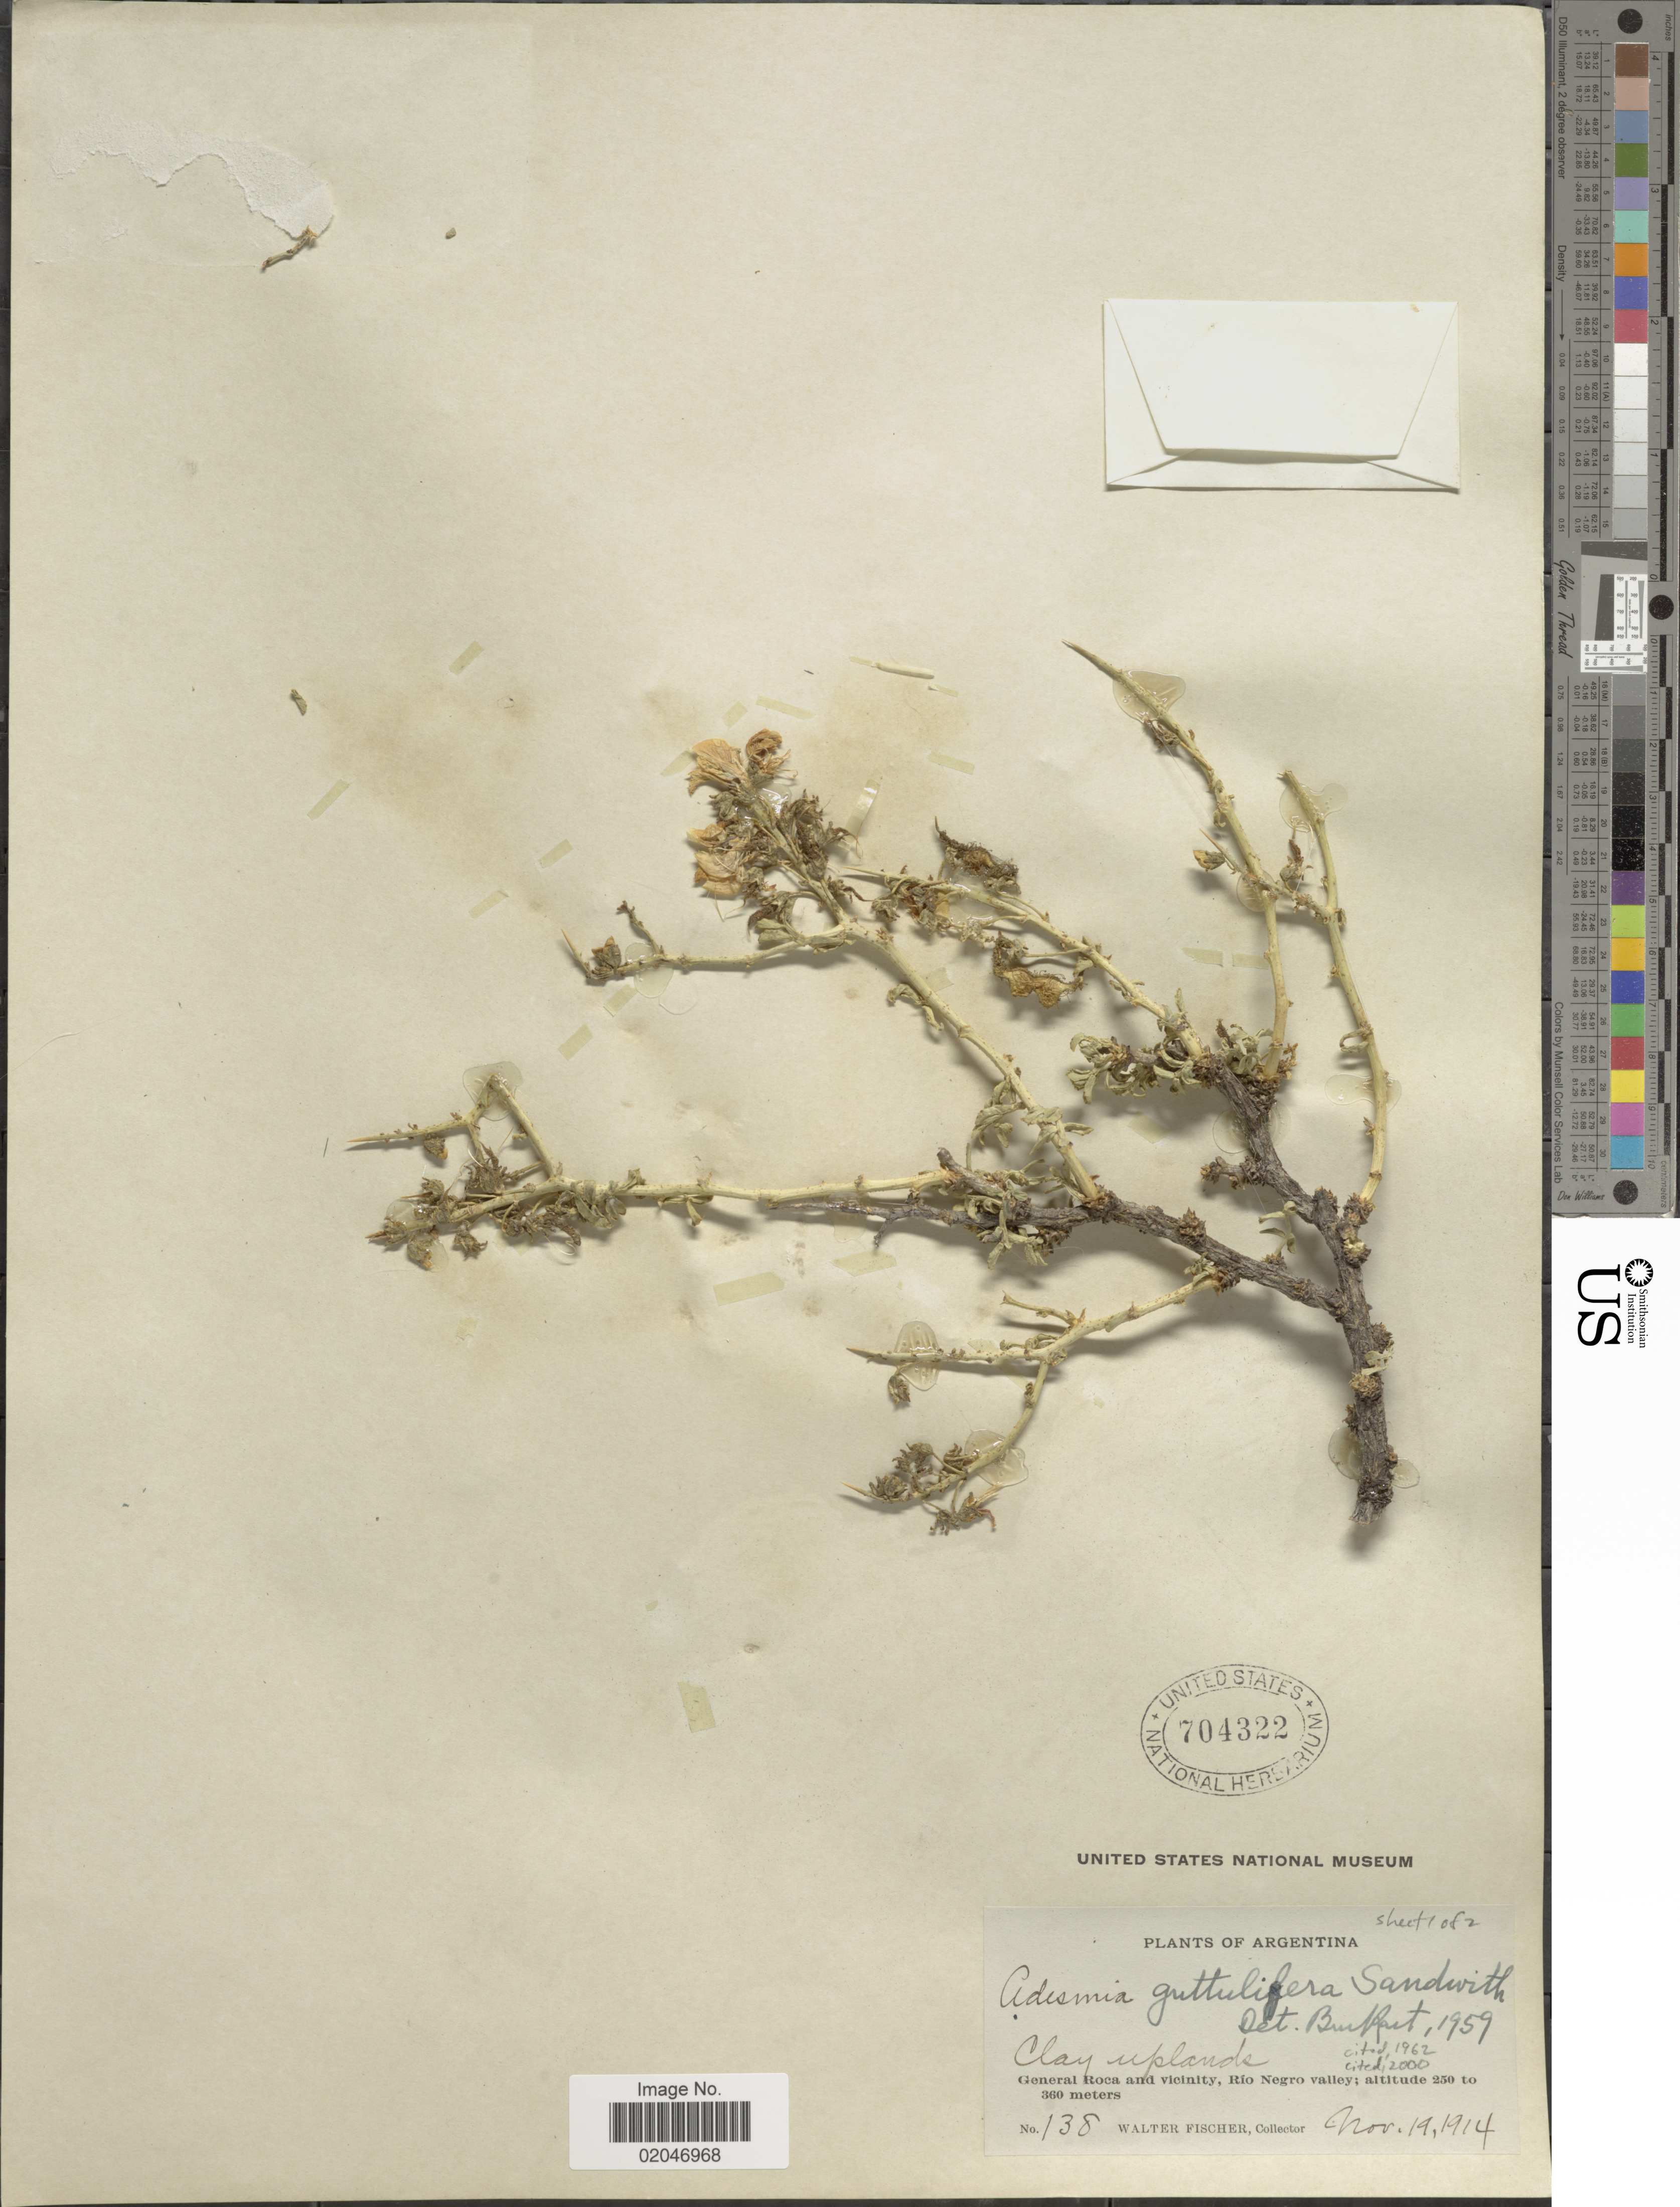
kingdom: Plantae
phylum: Tracheophyta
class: Magnoliopsida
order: Fabales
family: Fabaceae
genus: Adesmia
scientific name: Adesmia guttulifera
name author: Sandwith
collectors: W. Fischer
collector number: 138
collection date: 1914-11-19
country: Argentina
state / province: Rio Negro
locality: Clay uplands, General Roca and vicinity, Rio Negro valley.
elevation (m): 250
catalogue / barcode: US 704322